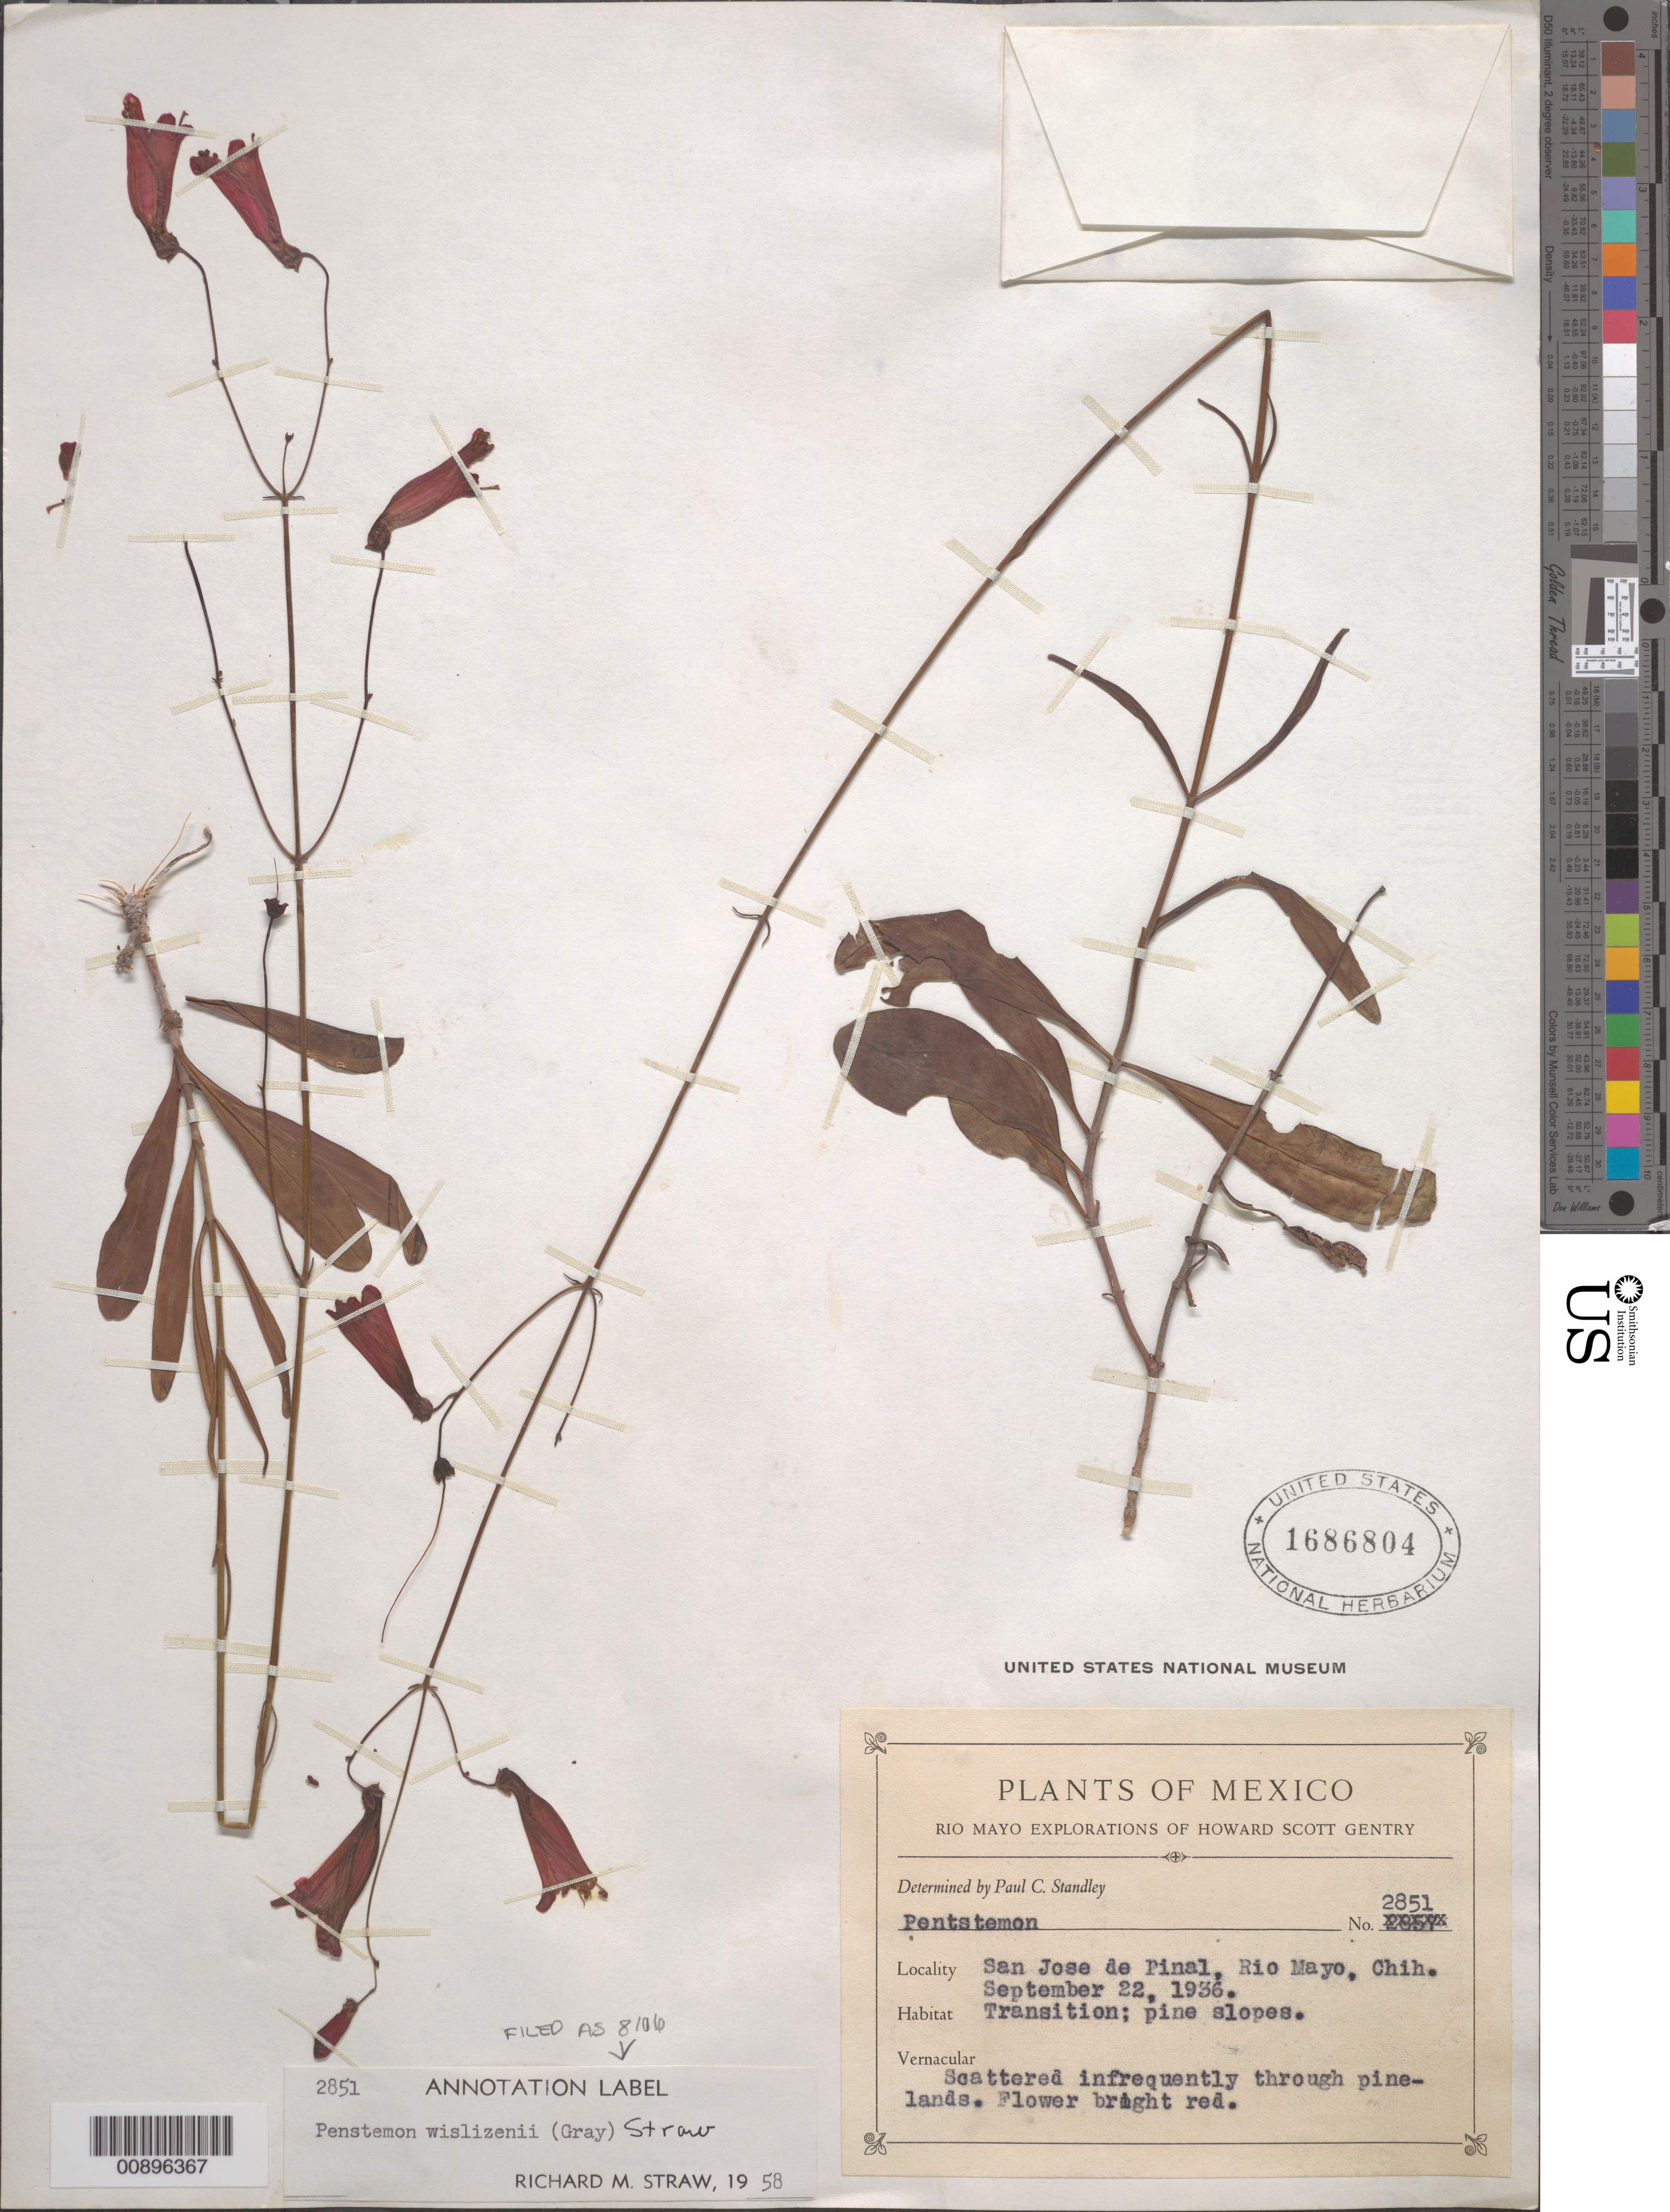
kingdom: Plantae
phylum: Tracheophyta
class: Magnoliopsida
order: Lamiales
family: Plantaginaceae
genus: Penstemon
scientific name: Penstemon wislizenii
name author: (A. Gray) Straw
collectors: H. S. Gentry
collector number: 2851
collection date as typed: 22 Sep 1936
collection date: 1936-09-22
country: Mexico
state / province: Chihuahua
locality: San José del Pinal, Río Mayo, Chihuahua.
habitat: Transition; pine slopes.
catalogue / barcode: US 1686804